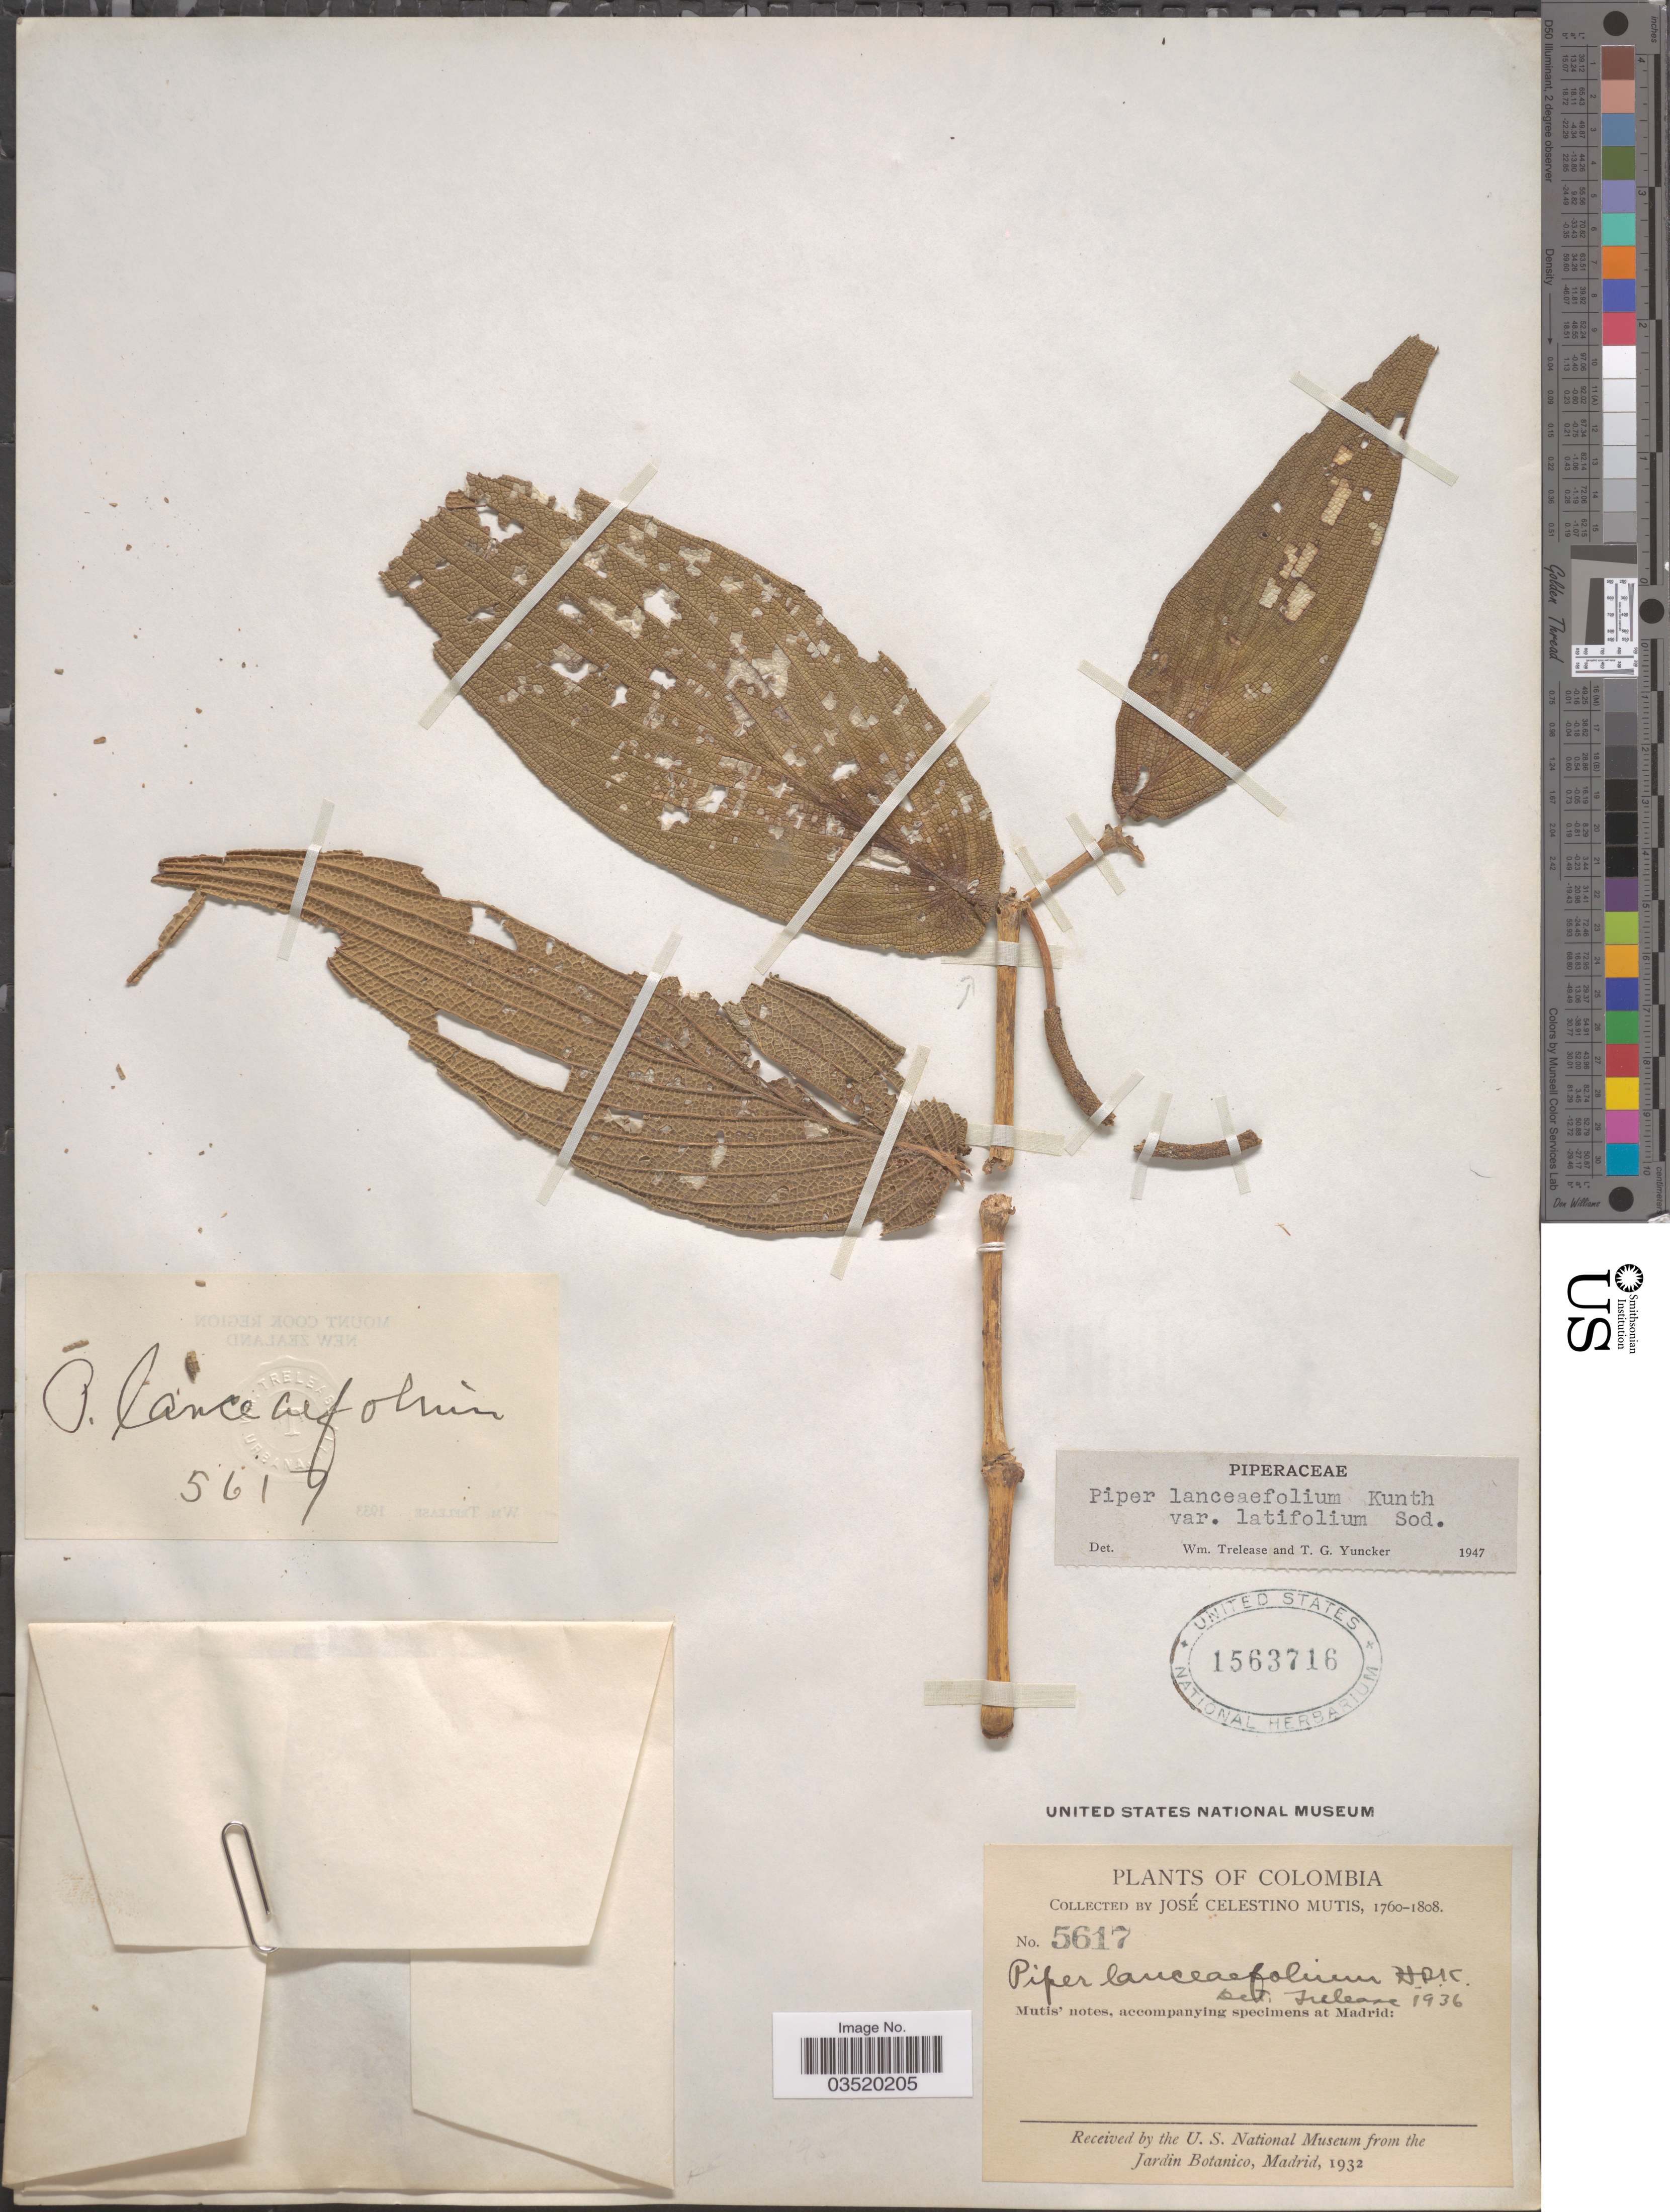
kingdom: Plantae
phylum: Tracheophyta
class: Magnoliopsida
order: Piperales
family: Piperaceae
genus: Piper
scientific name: Piper lanceifolium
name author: Kunth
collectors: J. C. B. Mutis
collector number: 5617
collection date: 1760/1808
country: Colombia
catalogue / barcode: US 1563716